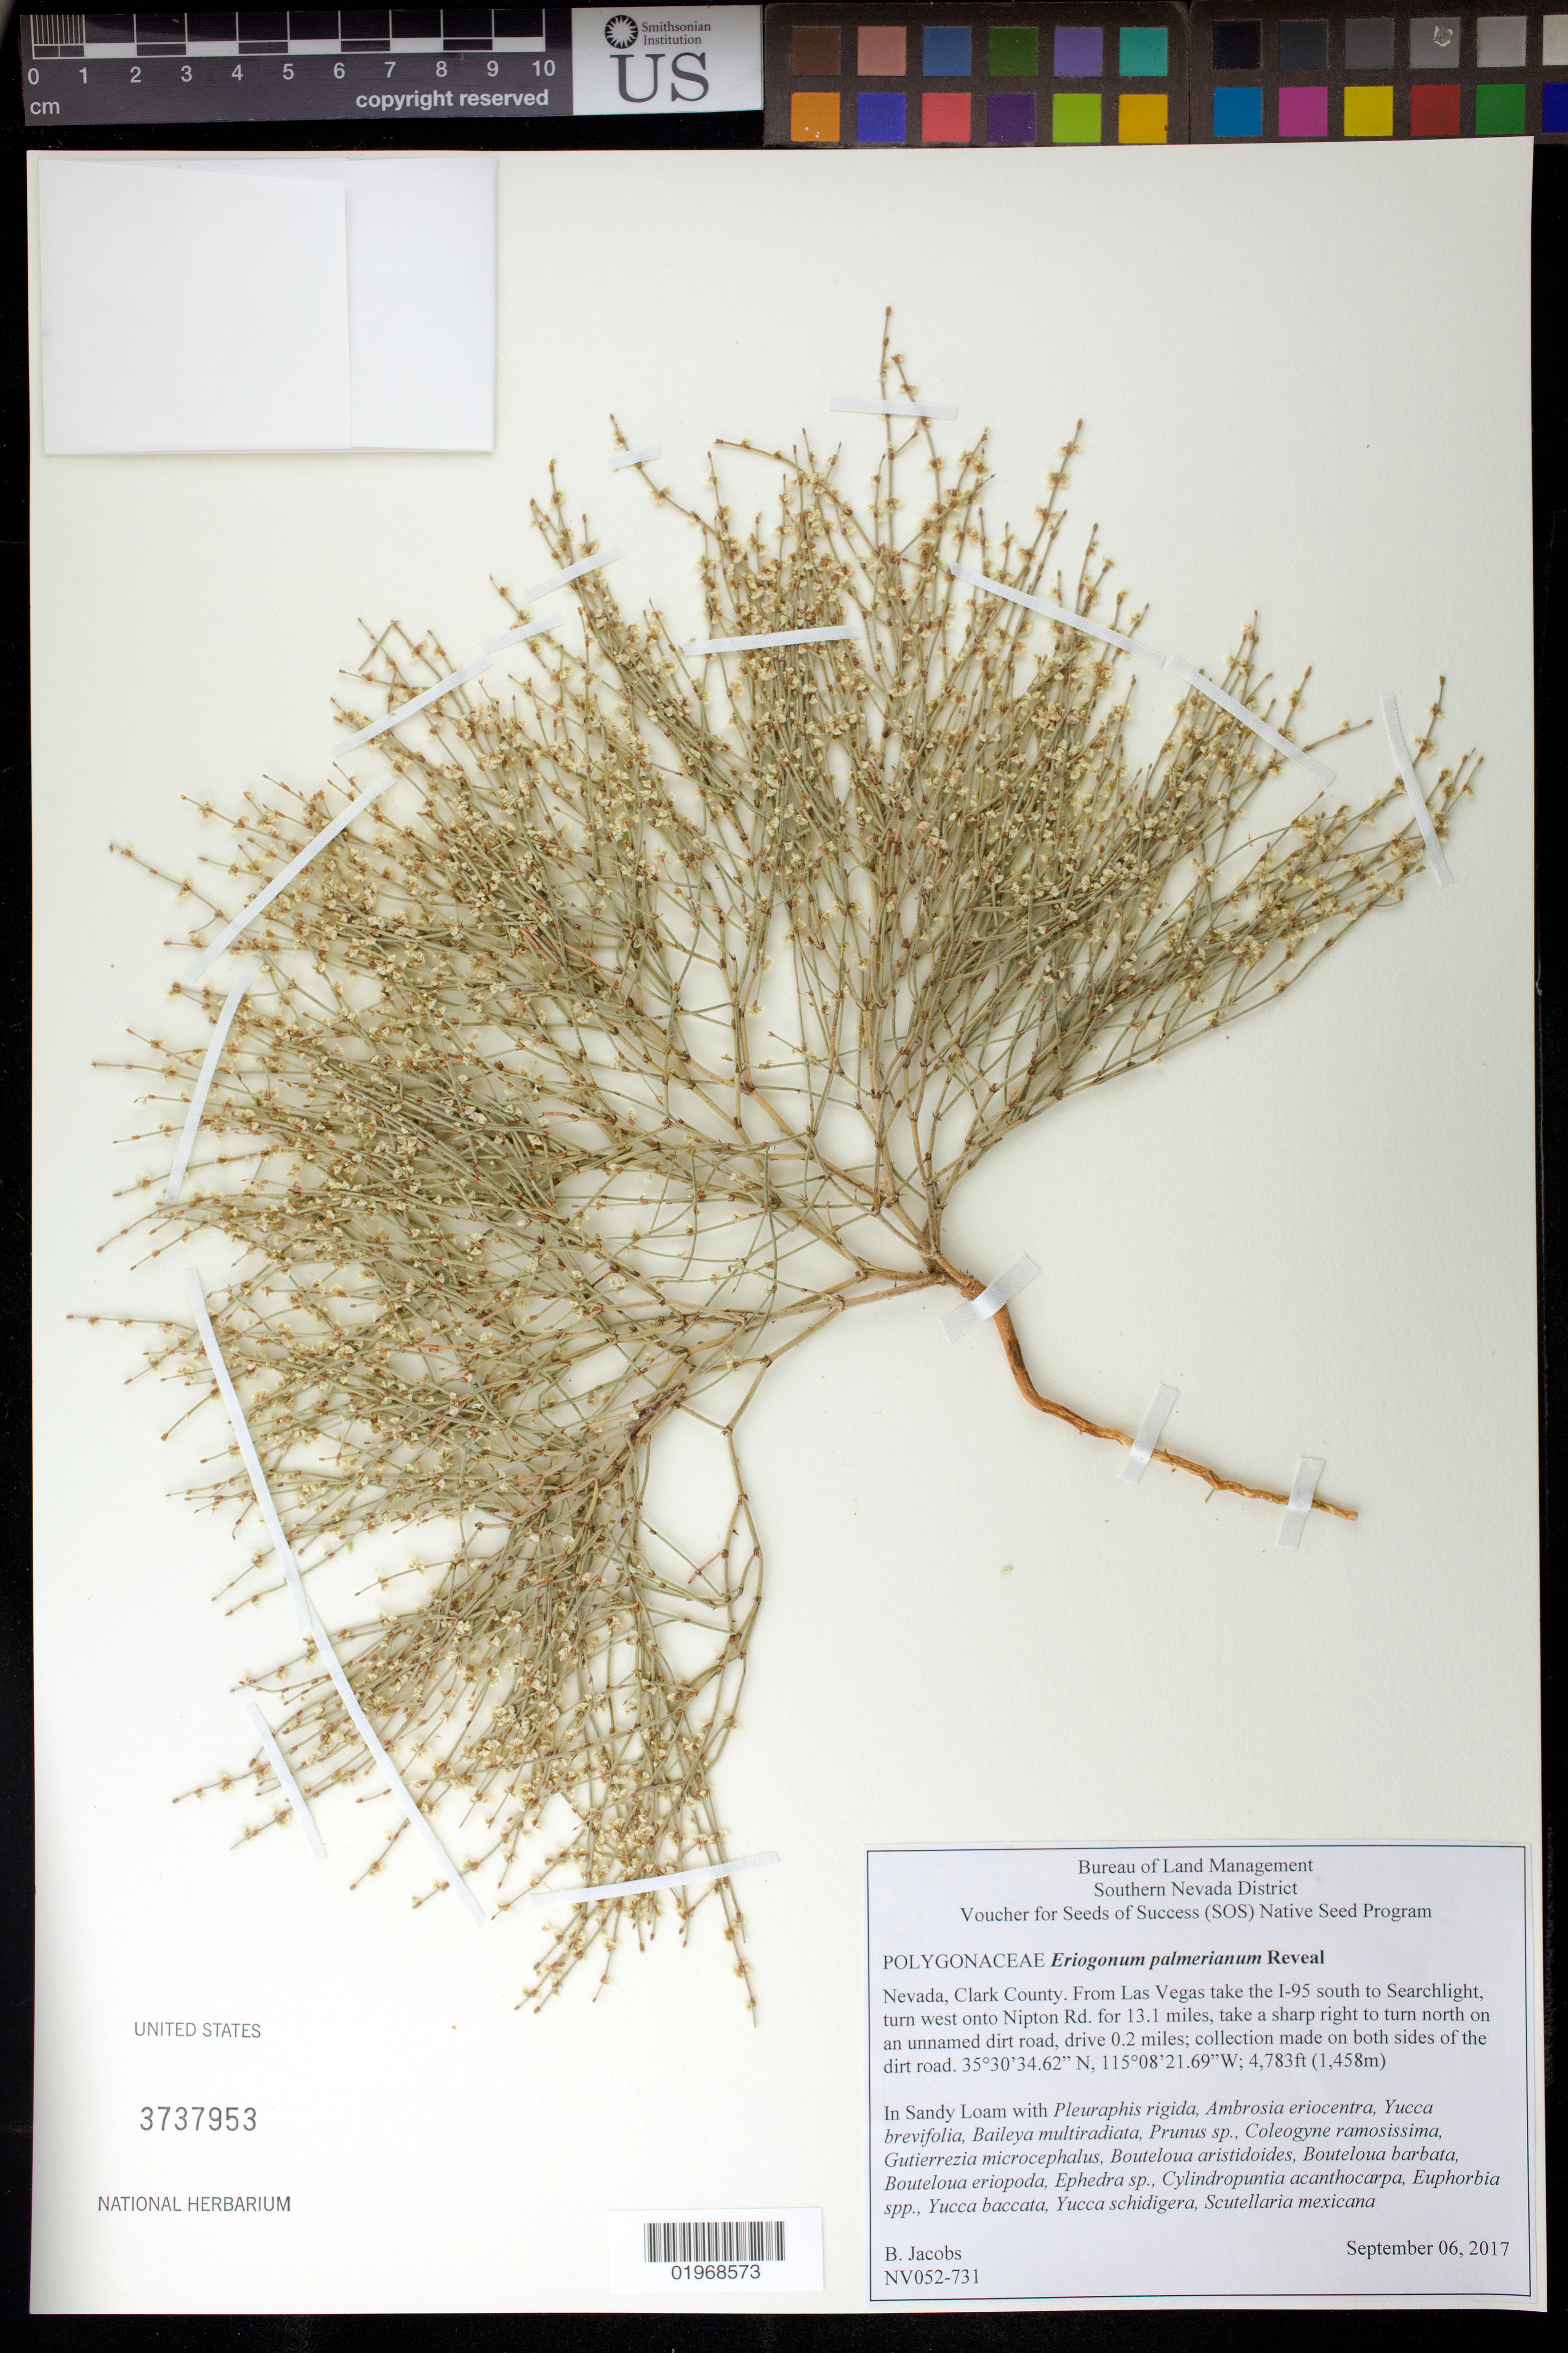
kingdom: Plantae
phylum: Tracheophyta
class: Magnoliopsida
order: Caryophyllales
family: Polygonaceae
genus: Eriogonum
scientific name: Eriogonum palmerianum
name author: Reveal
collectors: B. Jacobs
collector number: NV052-731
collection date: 2017-09-06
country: United States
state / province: Nevada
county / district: Clark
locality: From I-95 S to Searhlight, turn W onto Nipton Rd. for 13.1 miles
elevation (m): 1458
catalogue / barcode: US 3737953